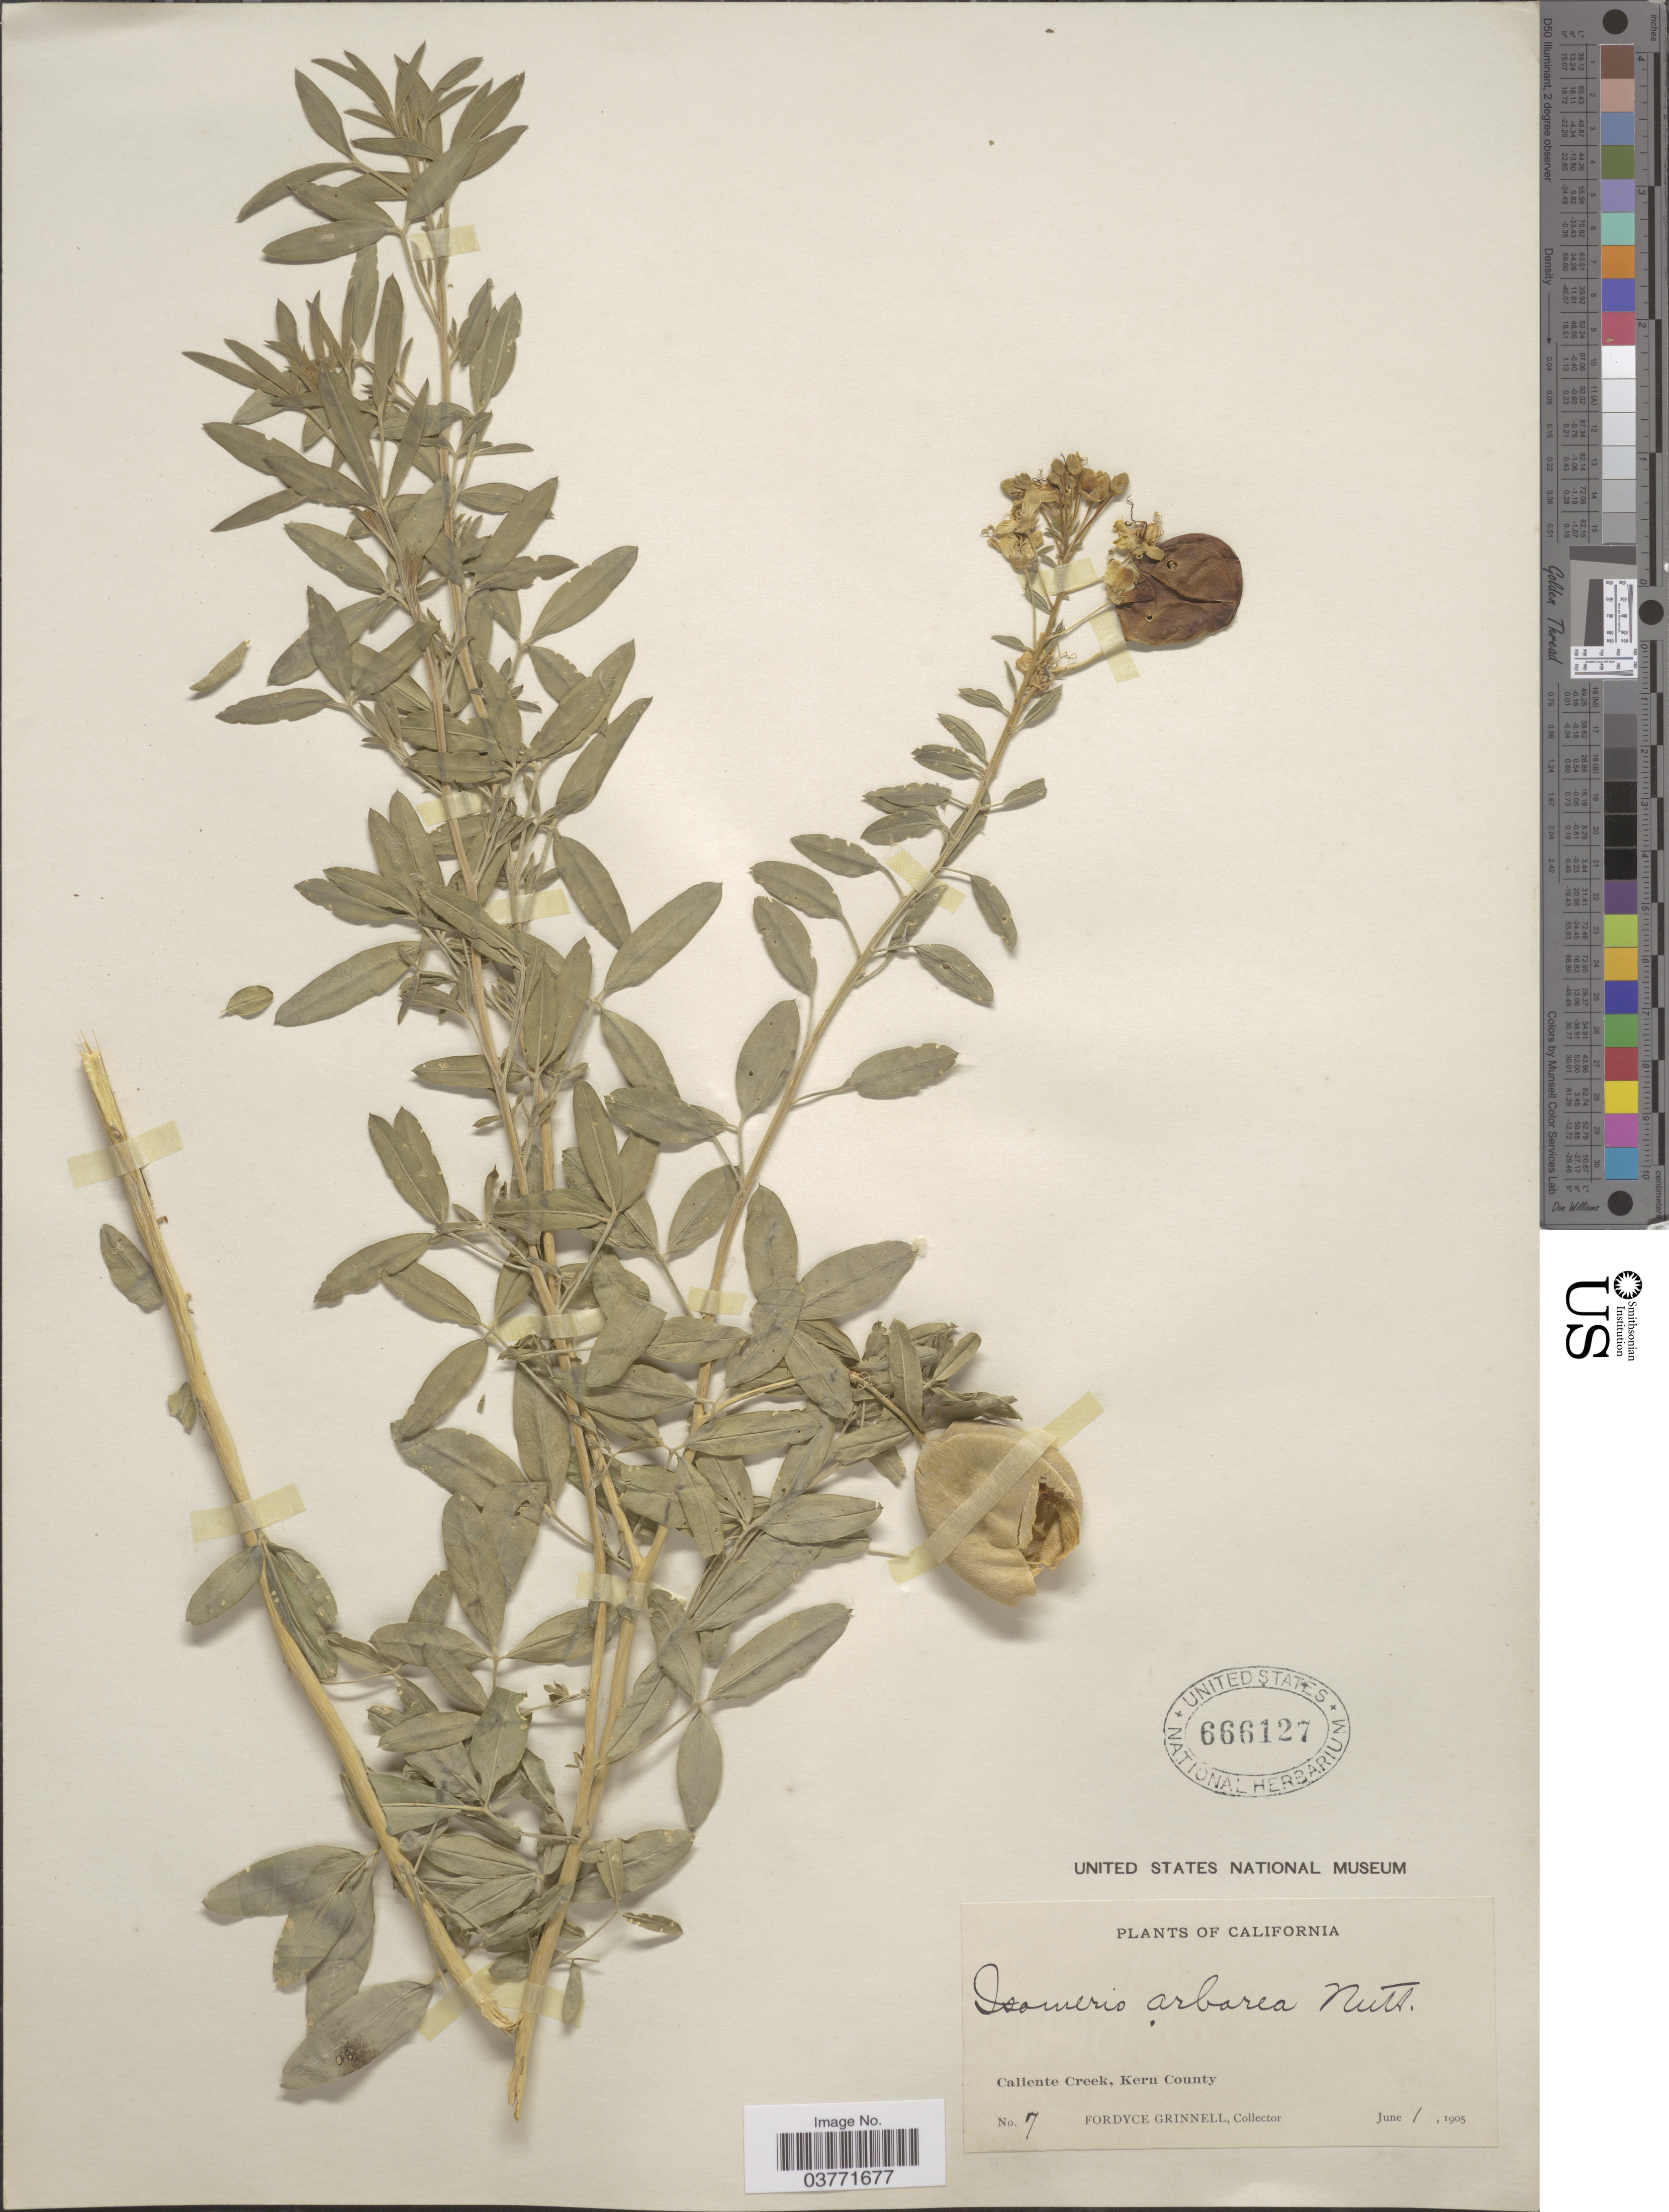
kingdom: Plantae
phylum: Tracheophyta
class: Magnoliopsida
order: Brassicales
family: Cleomaceae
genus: Cleomella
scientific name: Cleomella arborea var. globosa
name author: (Coville) Roalson & J.C. Hall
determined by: Strong, Mark T., (BOT), Smithsonian Institution - National Museum of Natural History (UNITED STATES)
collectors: F. Grinnell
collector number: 7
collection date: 1905-06-01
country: United States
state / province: California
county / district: Kern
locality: Caliente Creek, Kern County.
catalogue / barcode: US 666127